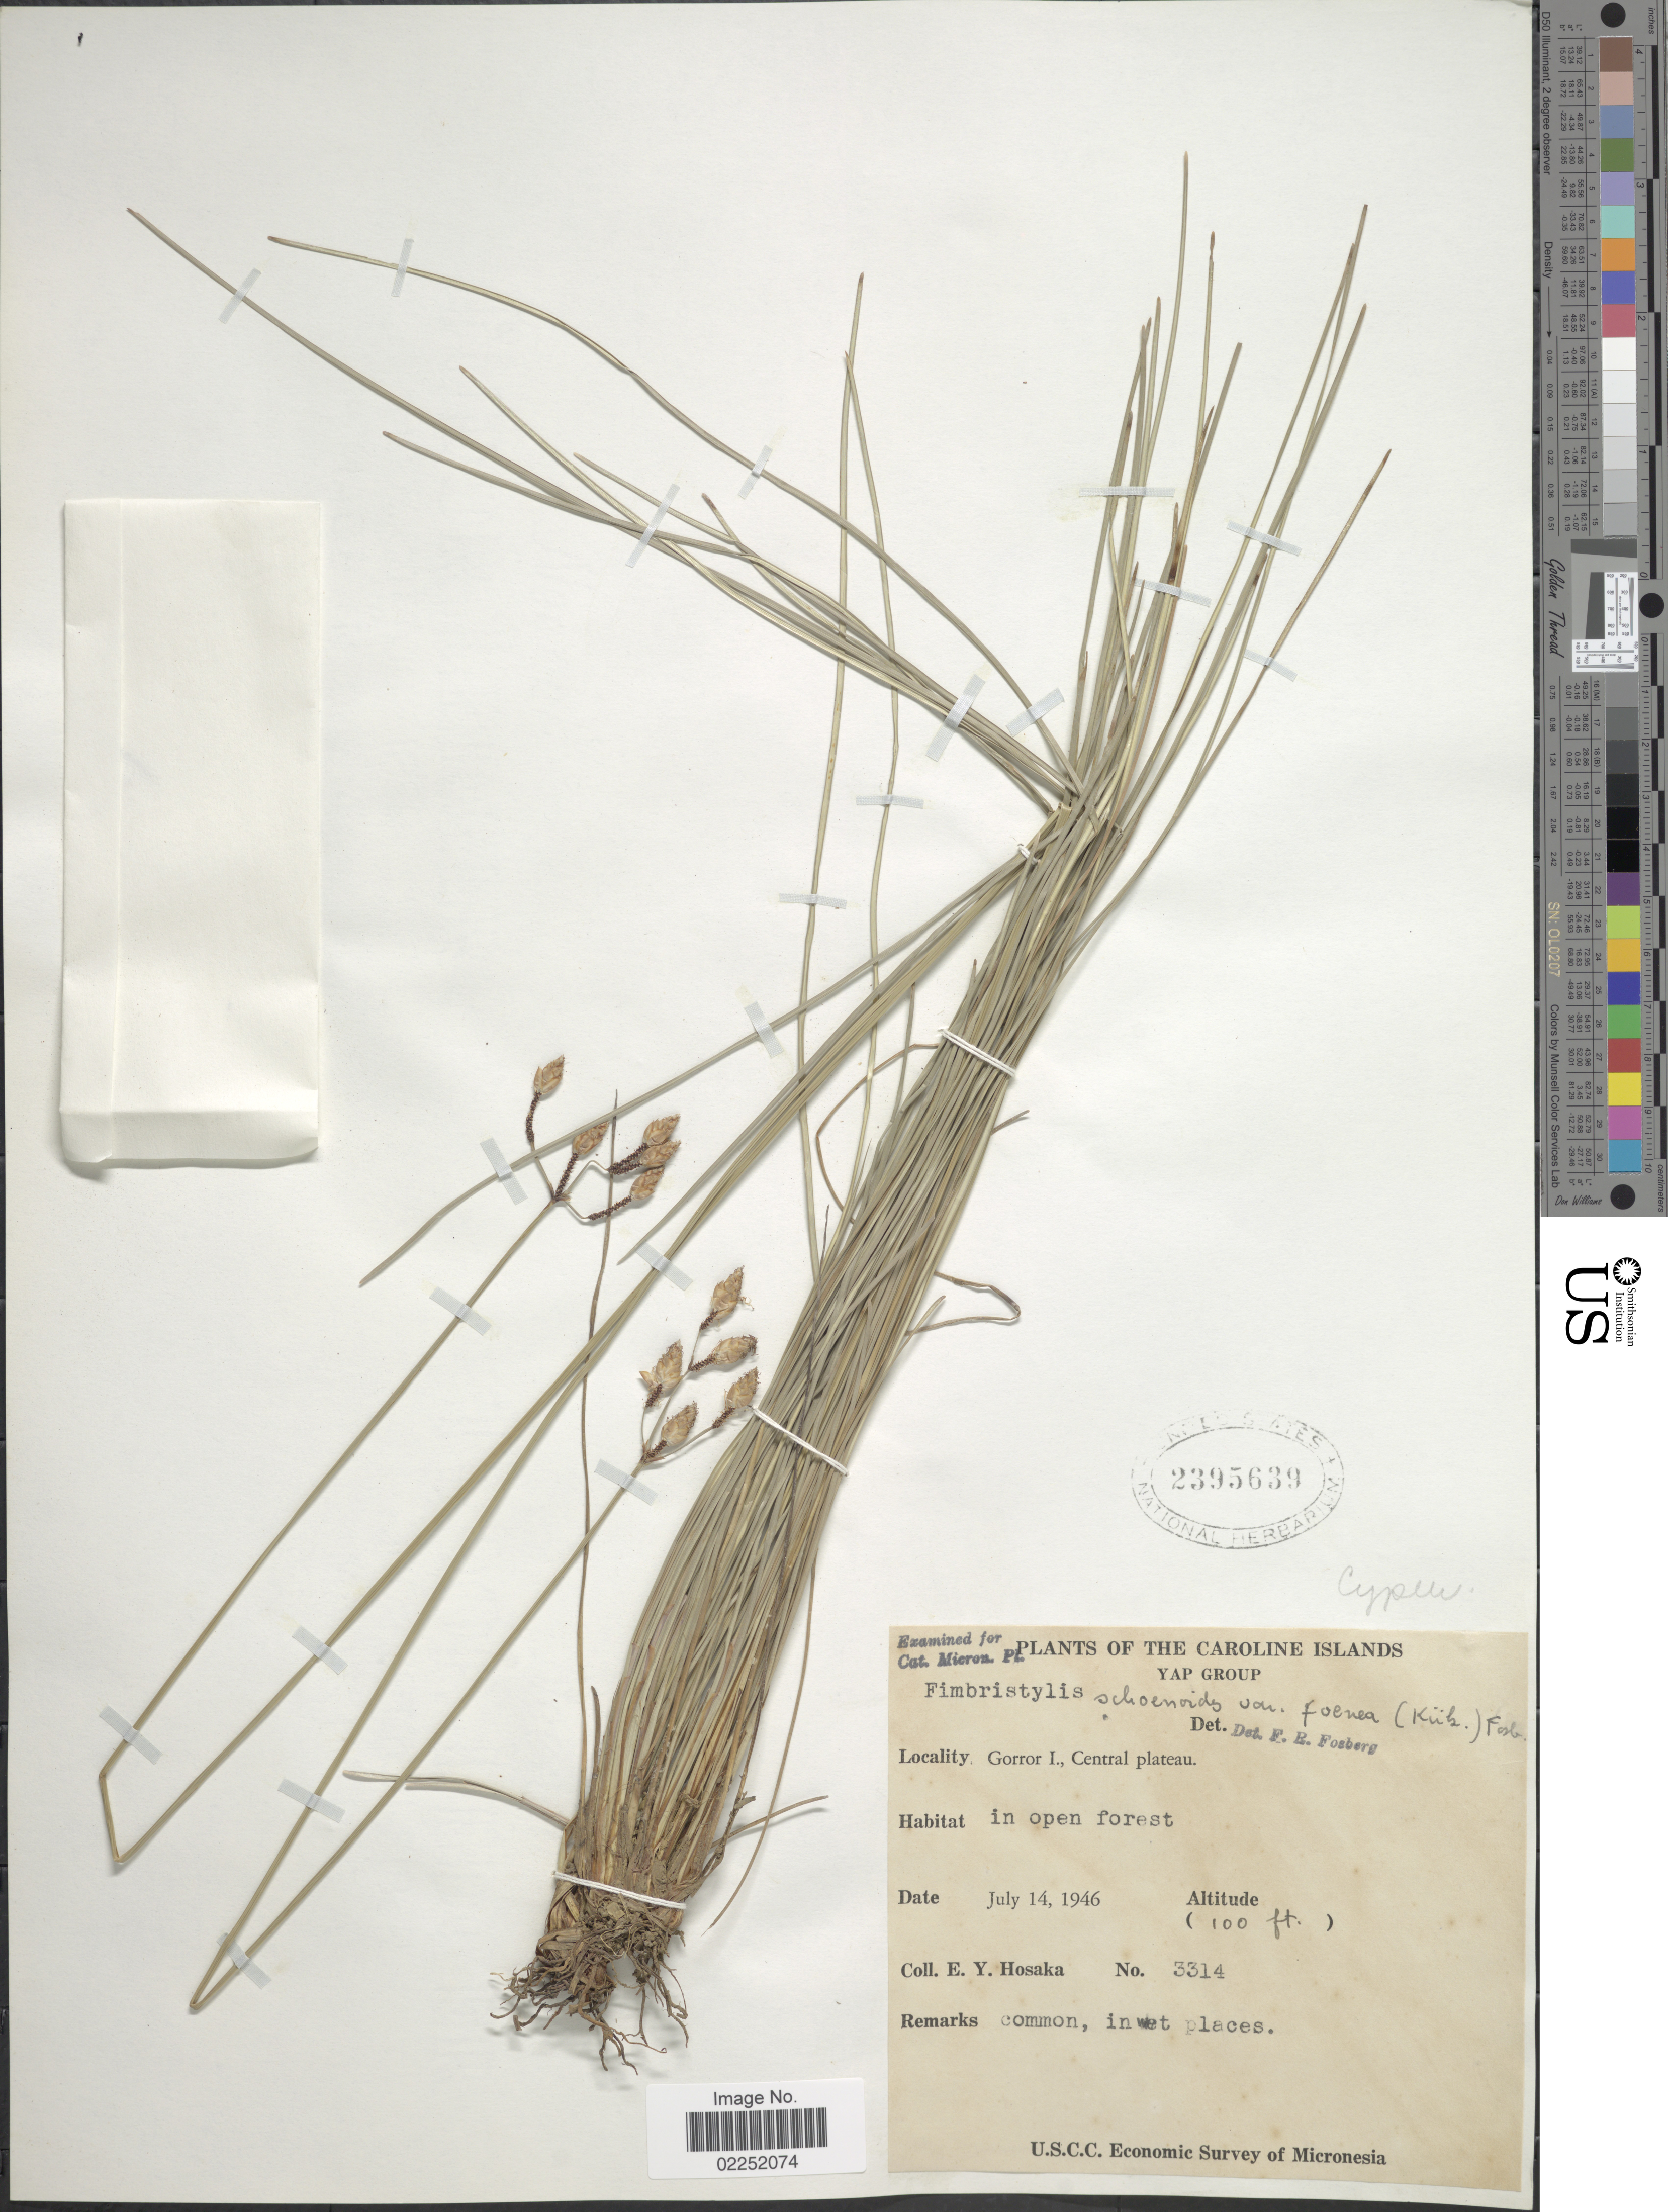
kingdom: Plantae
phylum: Tracheophyta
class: Liliopsida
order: Poales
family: Cyperaceae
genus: Fimbristylis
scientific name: Fimbristylis tristachya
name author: R. Br.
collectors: E. Y. Hosaka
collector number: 3314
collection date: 1946-07-14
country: Micronesia, Federated States of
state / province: Yap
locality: The Caroline Islands, Yap Group, Gorror I., Central plateau, in open forest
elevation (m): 30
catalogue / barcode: US 2395639